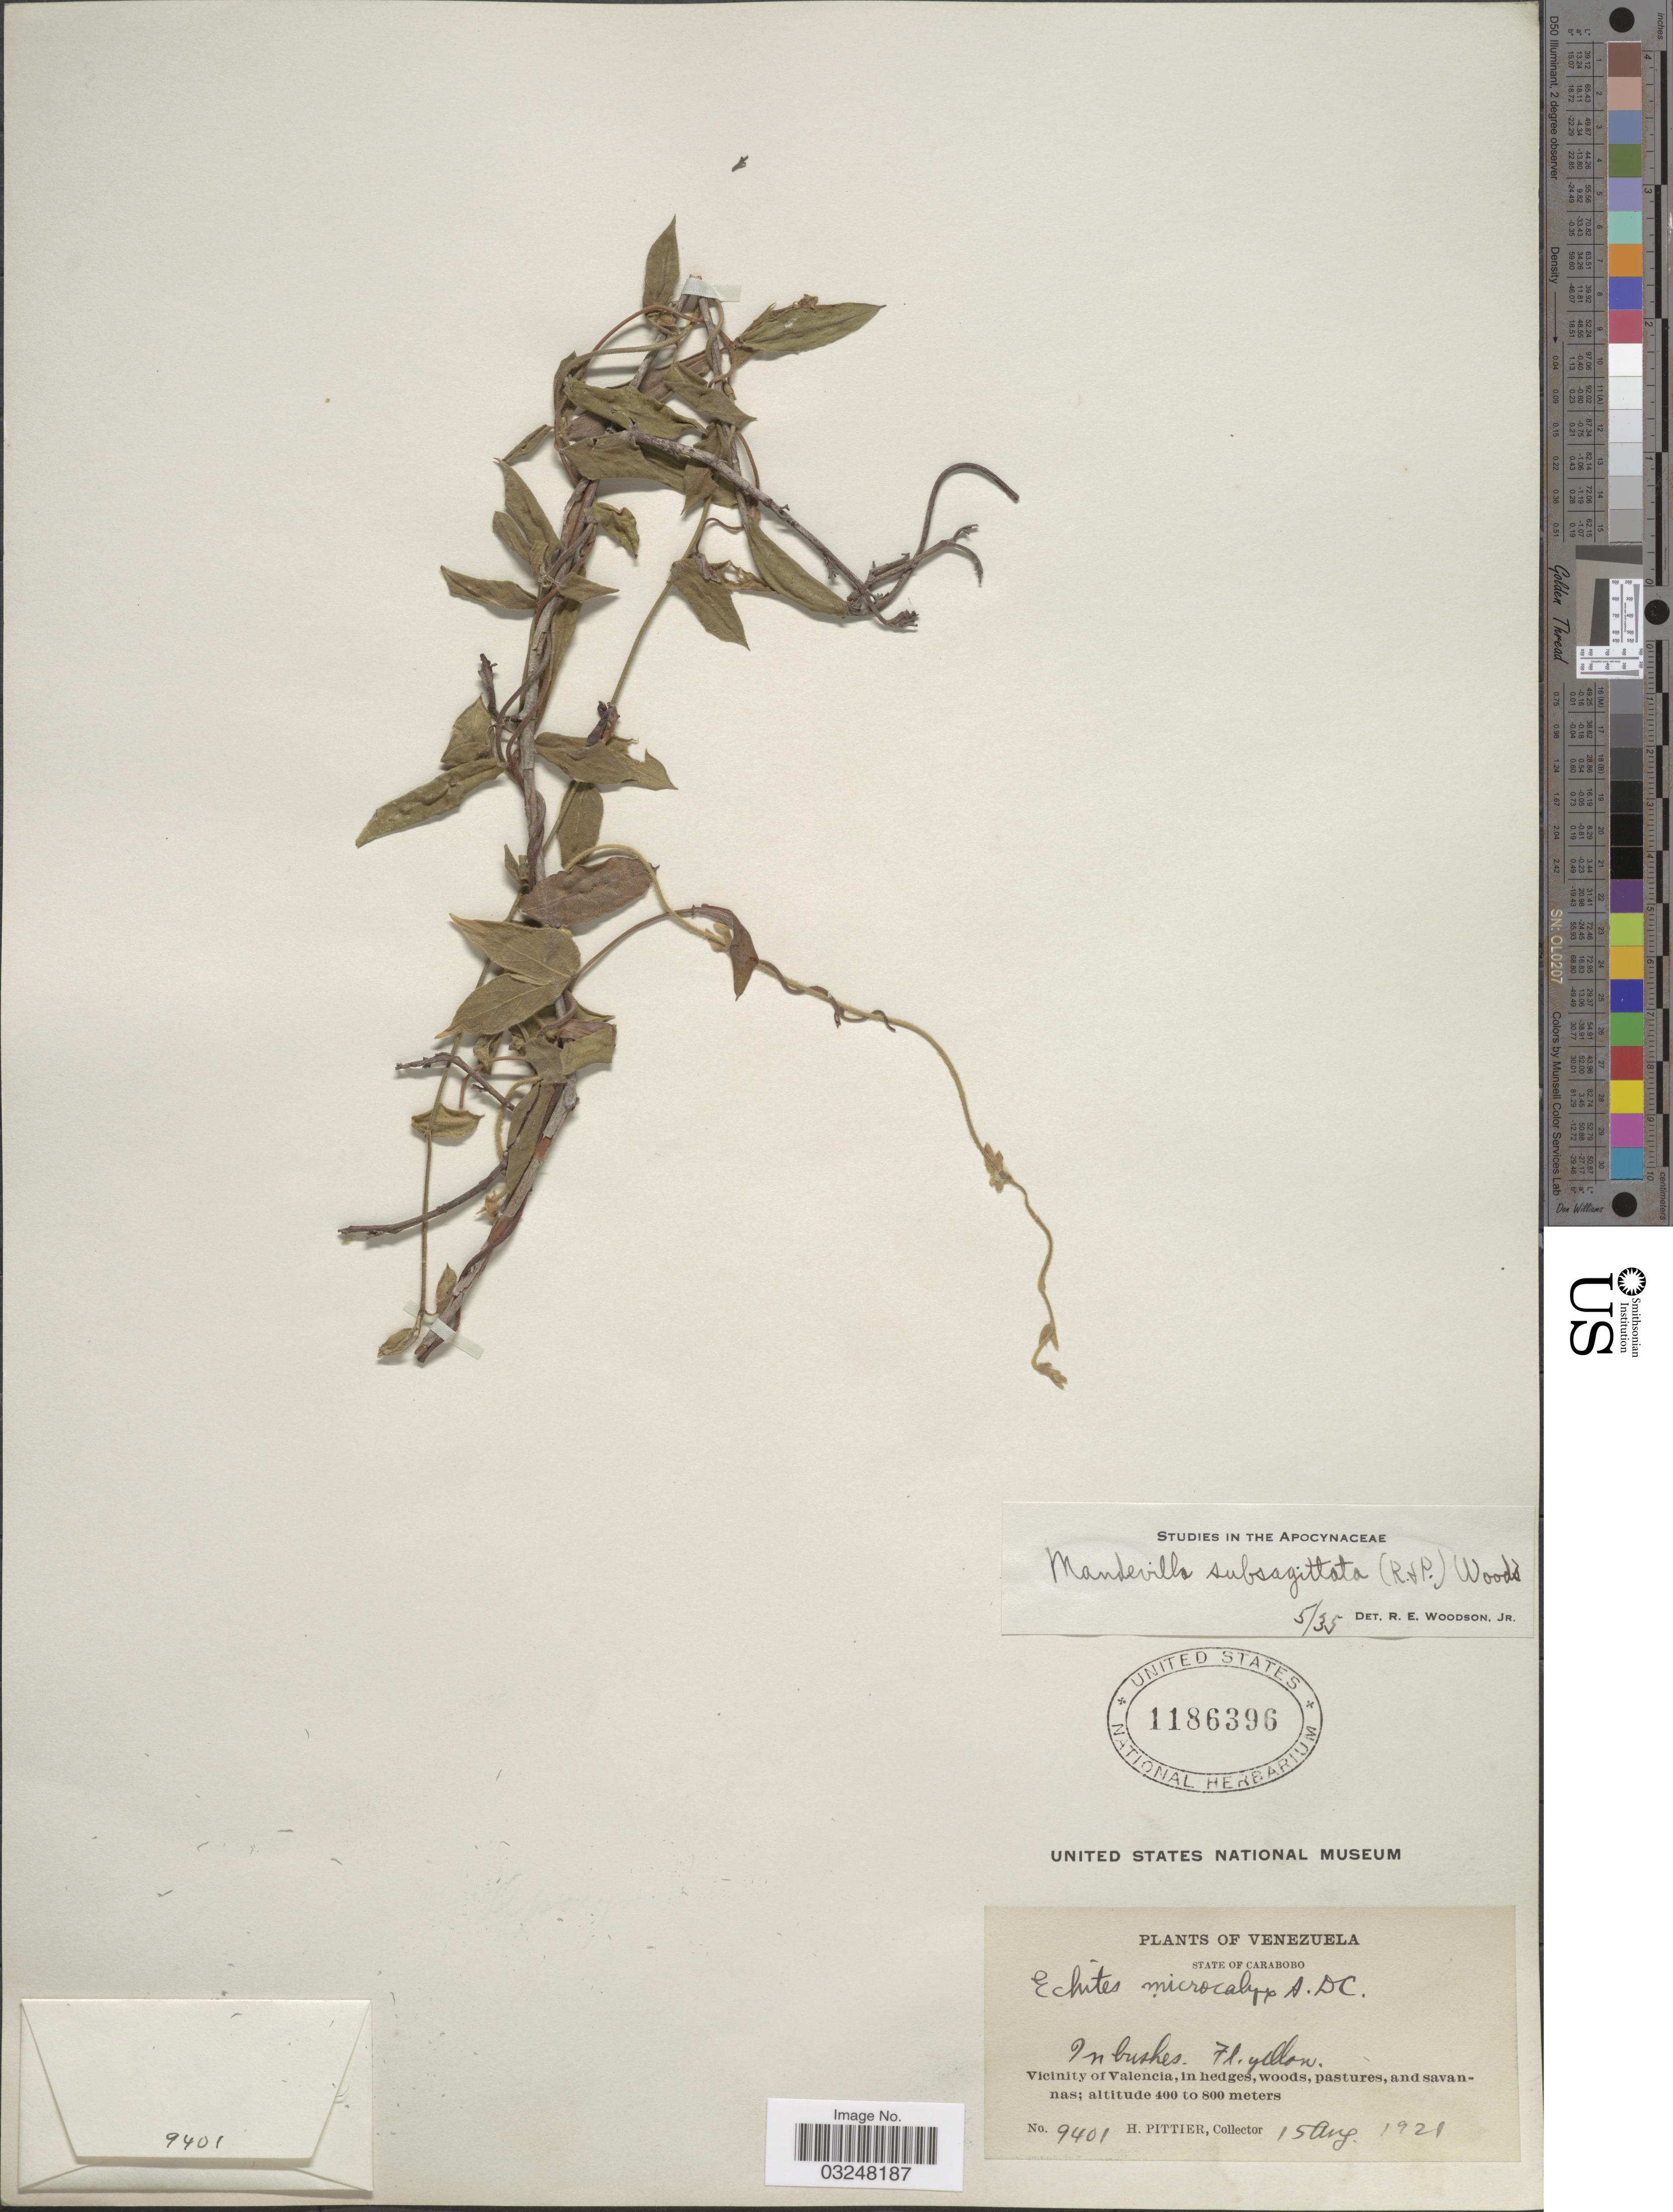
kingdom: Plantae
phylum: Tracheophyta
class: Magnoliopsida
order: Gentianales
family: Apocynaceae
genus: Mandevilla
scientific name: Mandevilla subsagittata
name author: (Ruiz & Pav.) Woodson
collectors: H. F. Pittier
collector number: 9401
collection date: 1921-08-15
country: Venezuela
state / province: Carabobo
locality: Vicinity of Valencia.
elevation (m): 400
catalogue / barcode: US 1186396